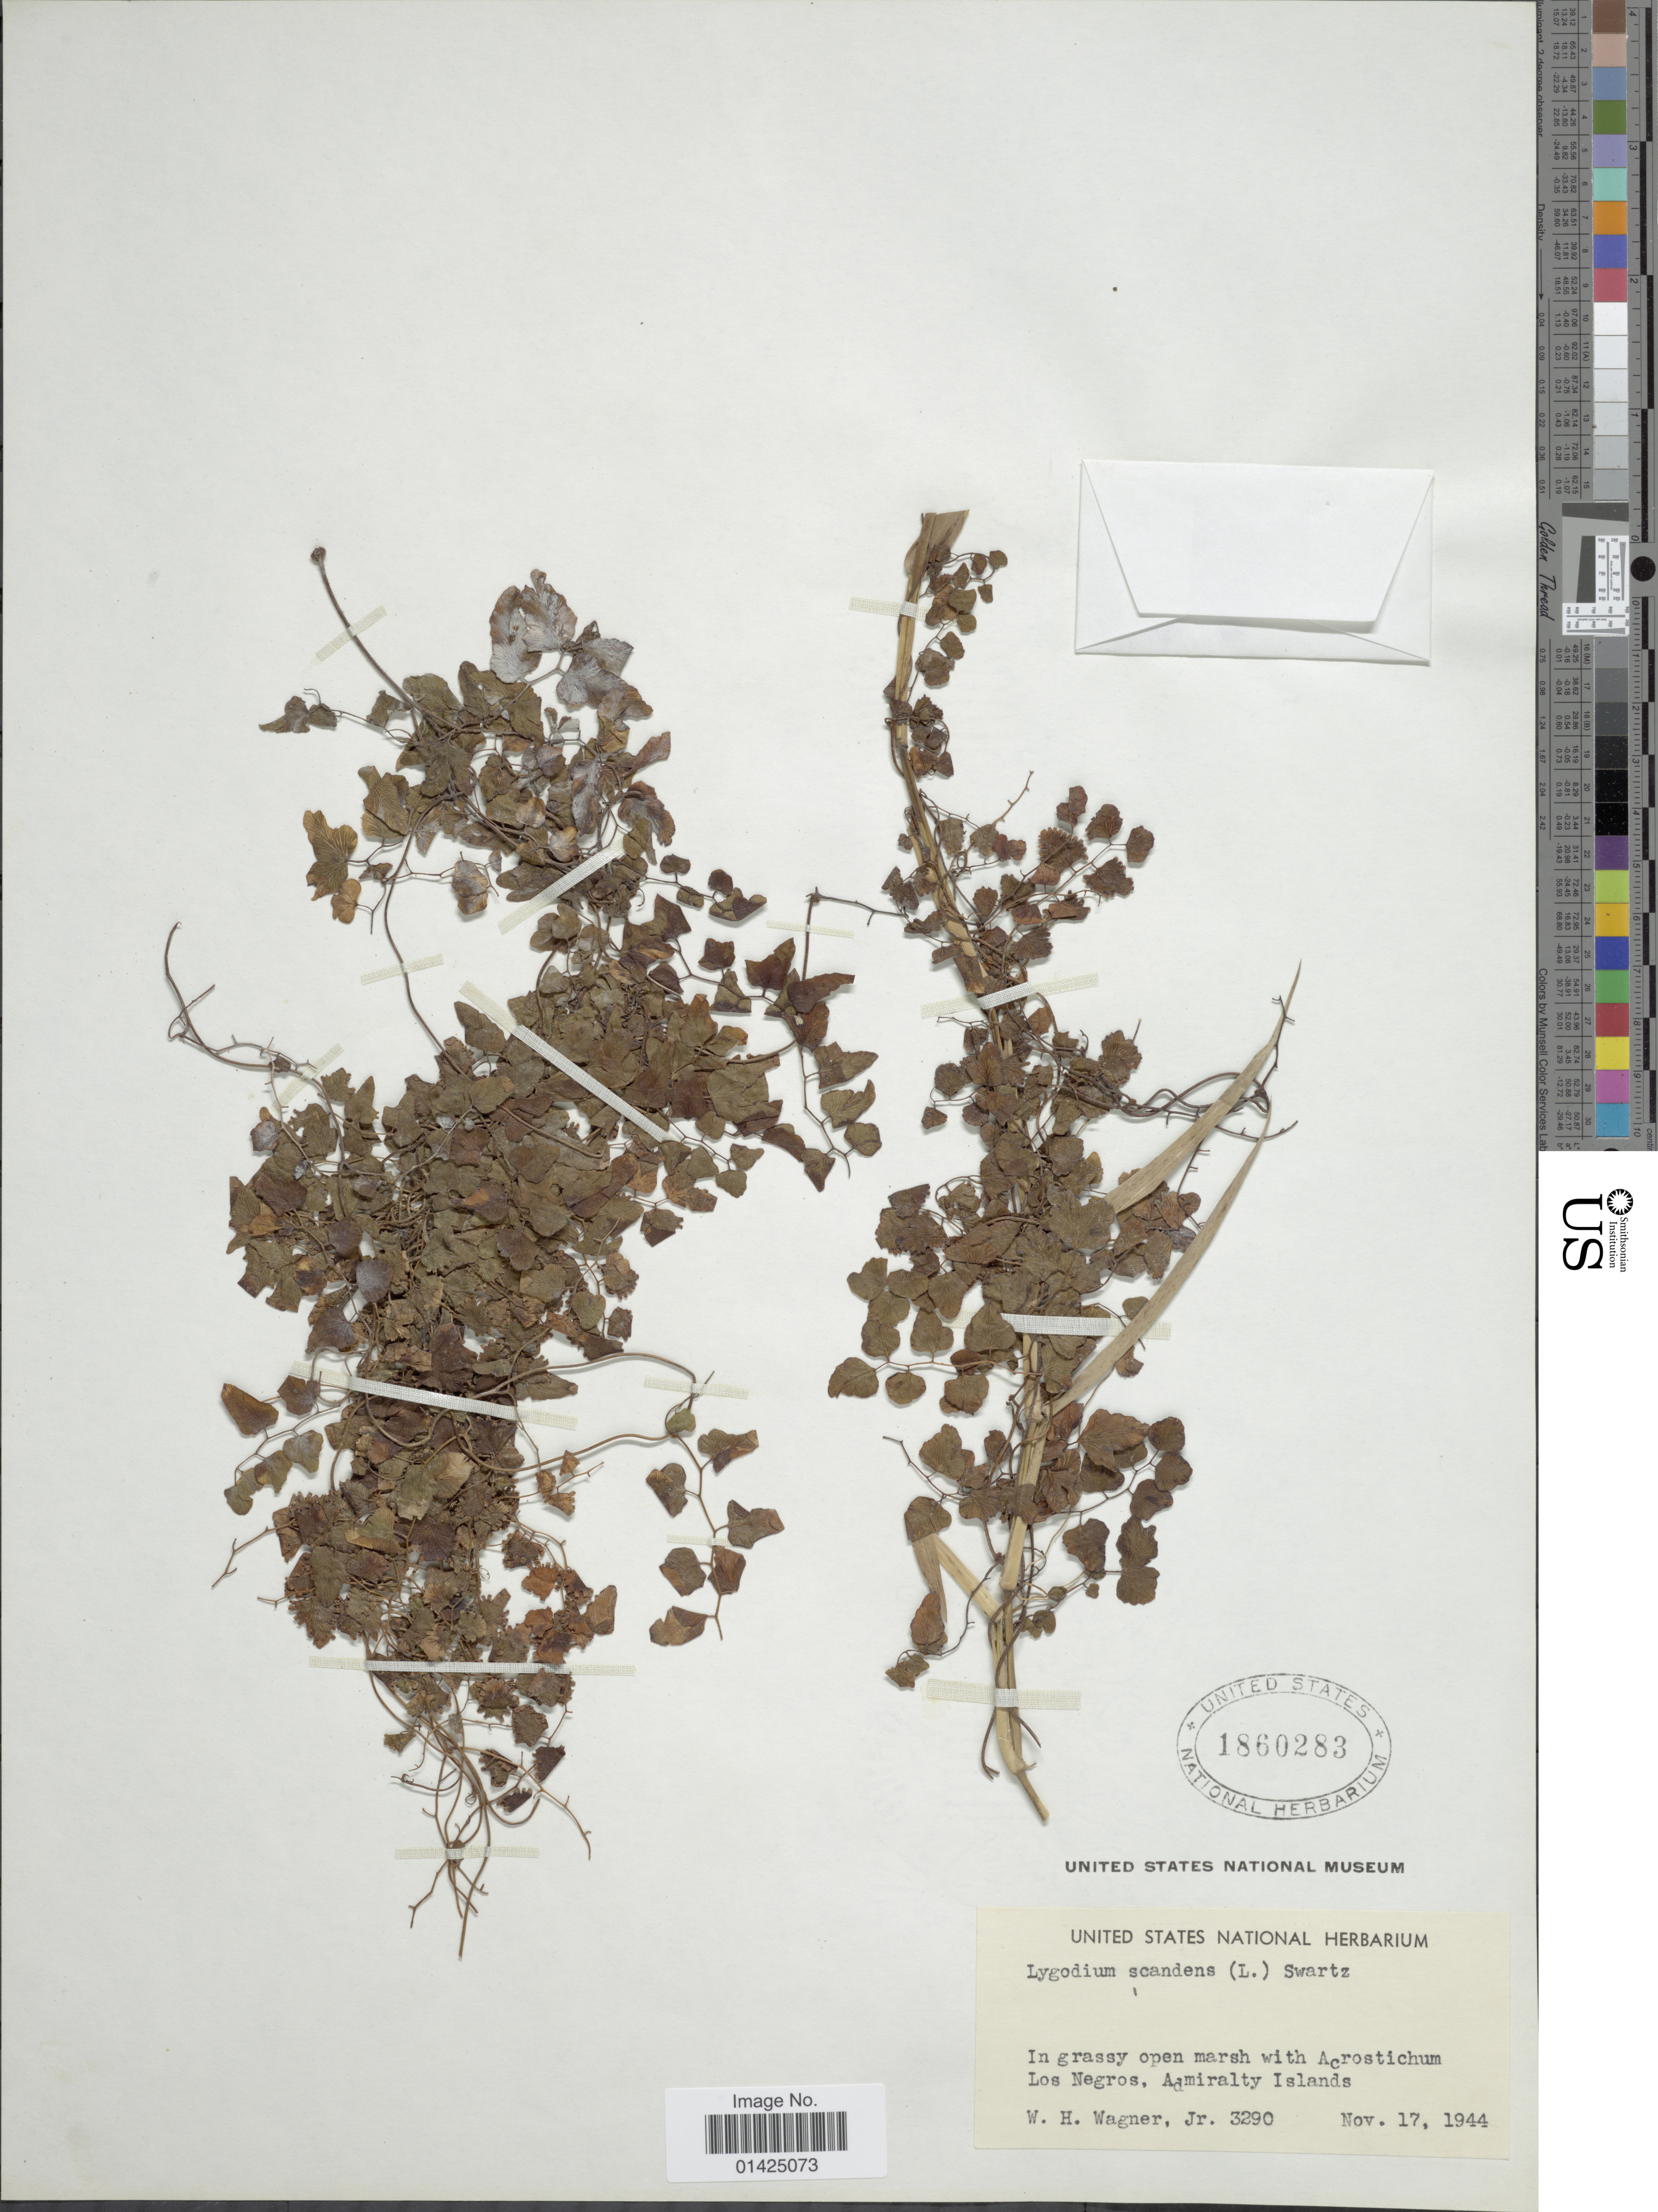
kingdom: Plantae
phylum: Tracheophyta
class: Polypodiopsida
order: Schizaeales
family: Lygodiaceae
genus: Lygodium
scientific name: Lygodium microphyllum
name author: (Cav.) R. Br.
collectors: W. H. Wagner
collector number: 3290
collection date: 1944-11-17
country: Papua New Guinea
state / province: Manus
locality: Los Negros, Admiralty Island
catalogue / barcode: US 1860283